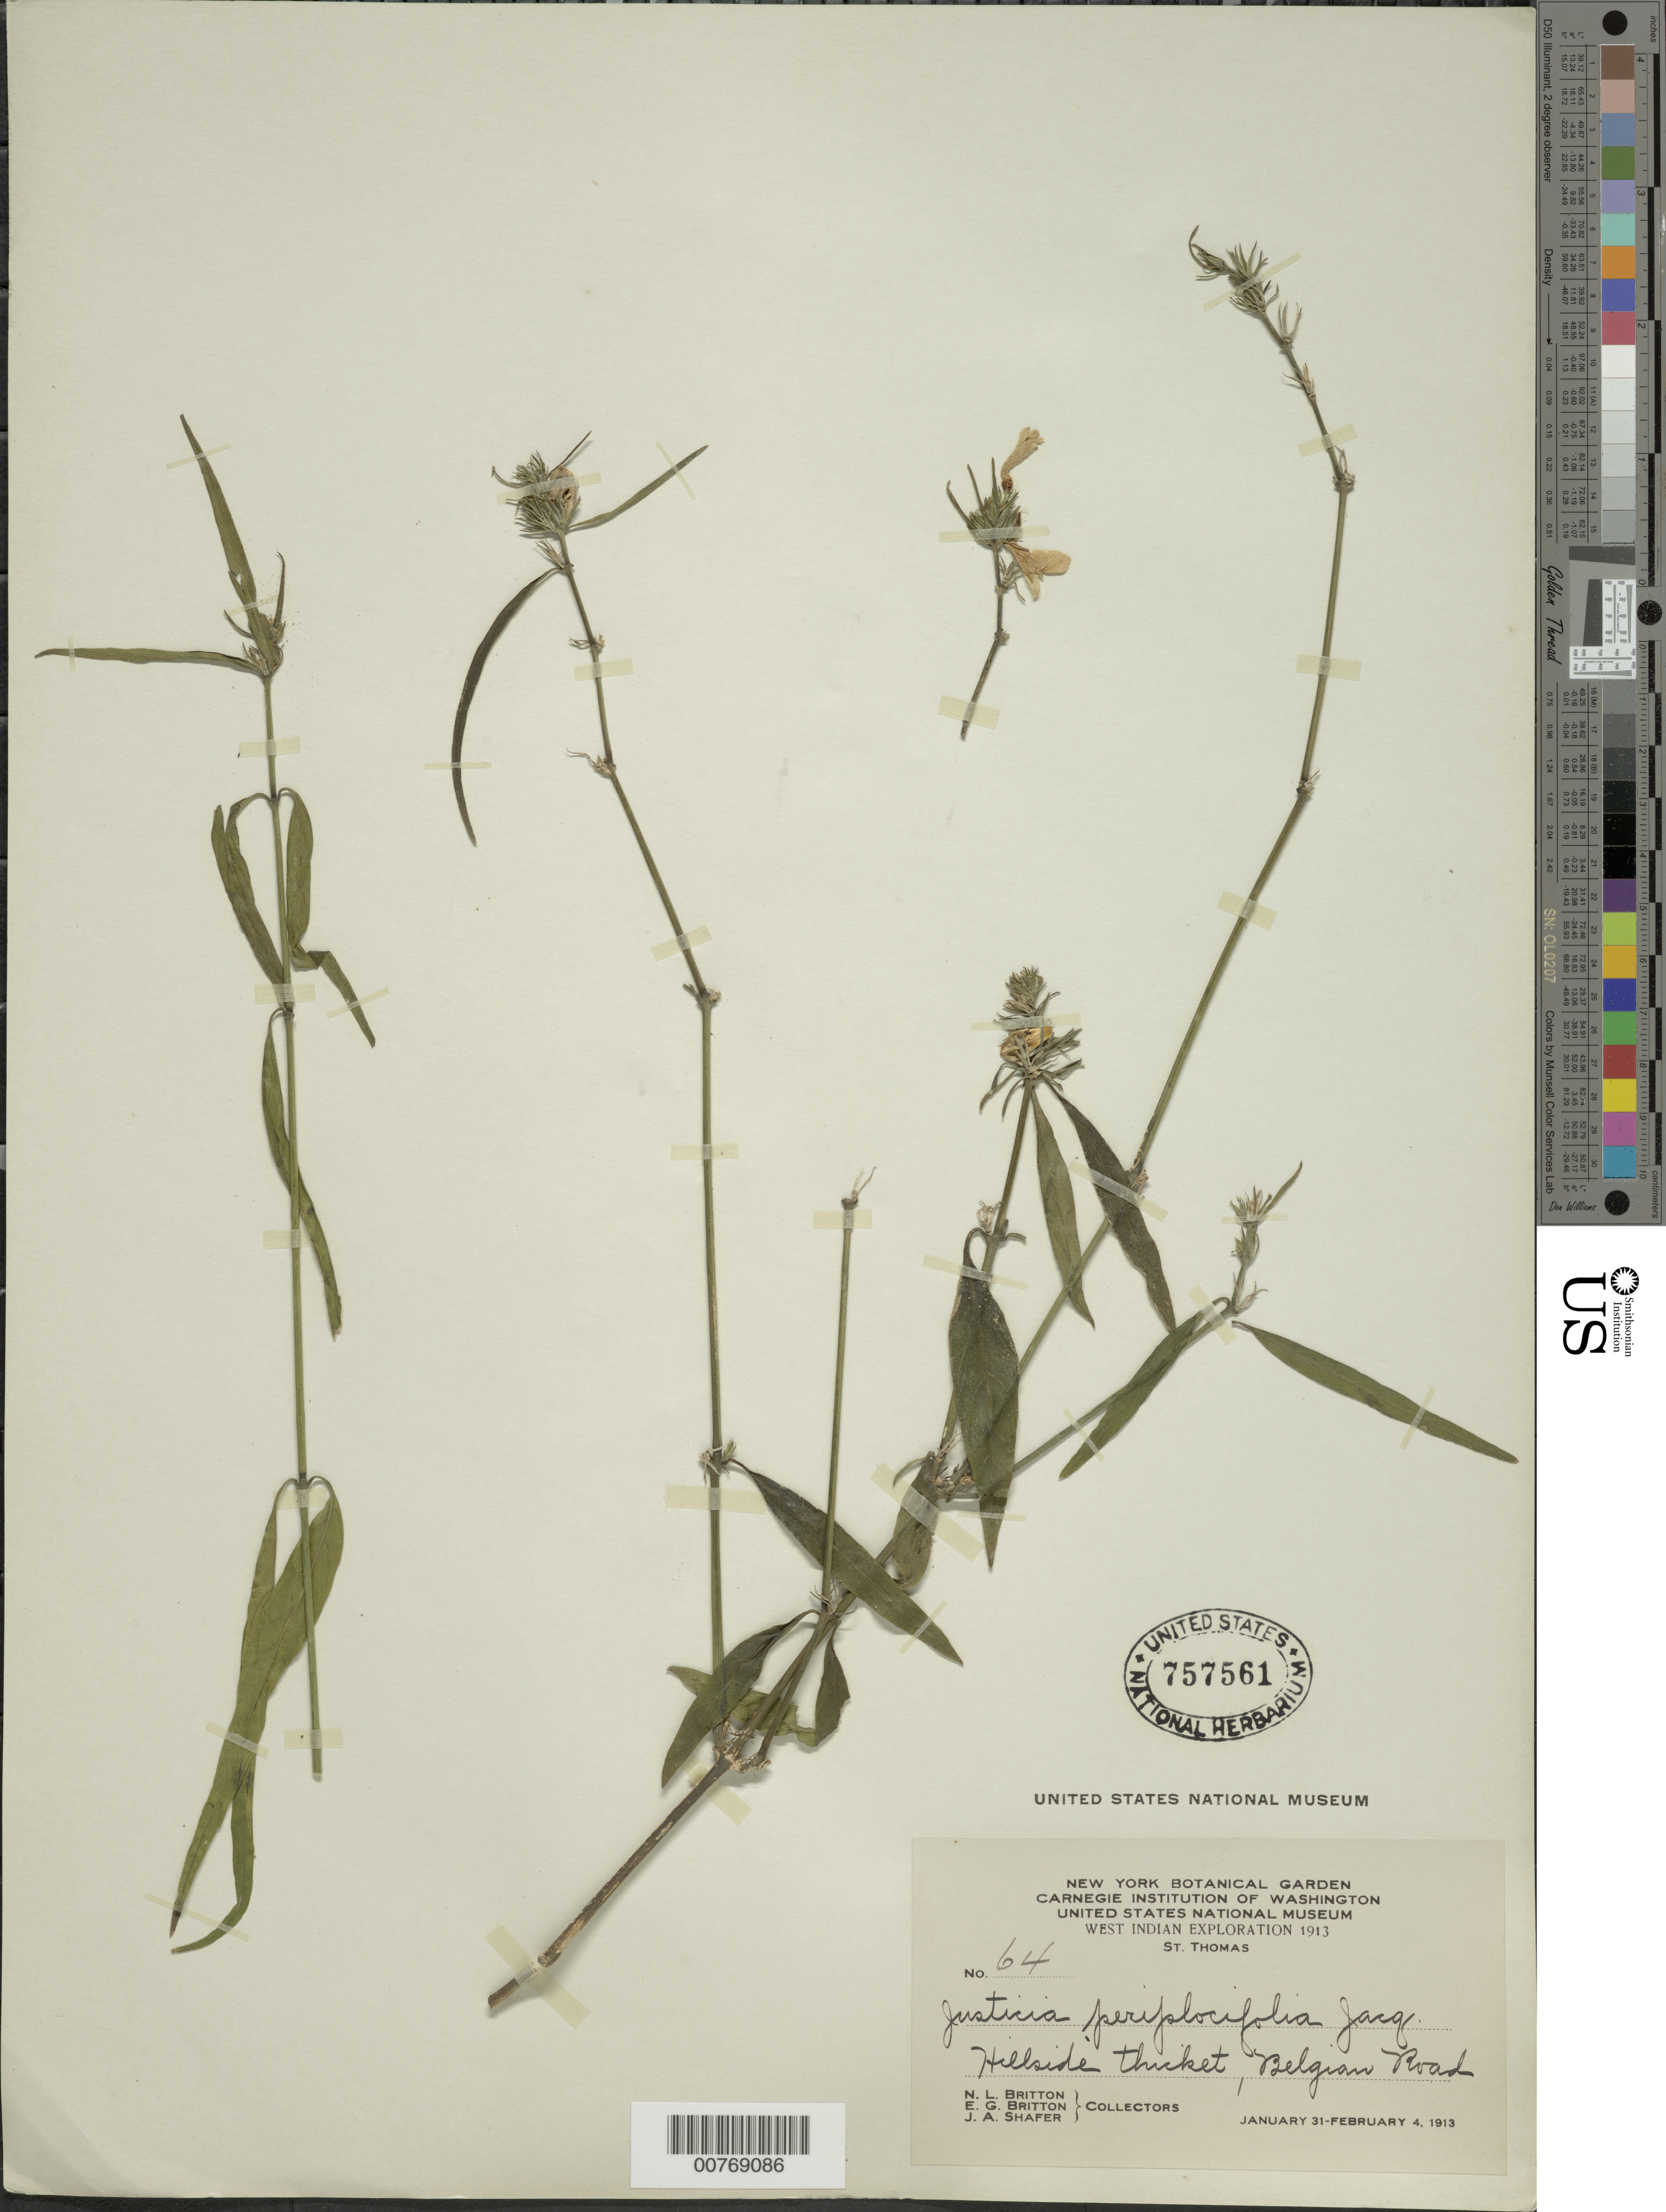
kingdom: Plantae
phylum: Tracheophyta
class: Magnoliopsida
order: Lamiales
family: Acanthaceae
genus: Justicia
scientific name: Justicia periplocifolia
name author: Jacq.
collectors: N. Britton, E. G. Britton & J. A. Shafer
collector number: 64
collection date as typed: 31 Jan 1913 to 04 Feb 1913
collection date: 1913-01-31/1913-02-04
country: U.S. Virgin Islands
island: St. Thomas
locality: Belgian Road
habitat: Hillside thicket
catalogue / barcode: US 757561